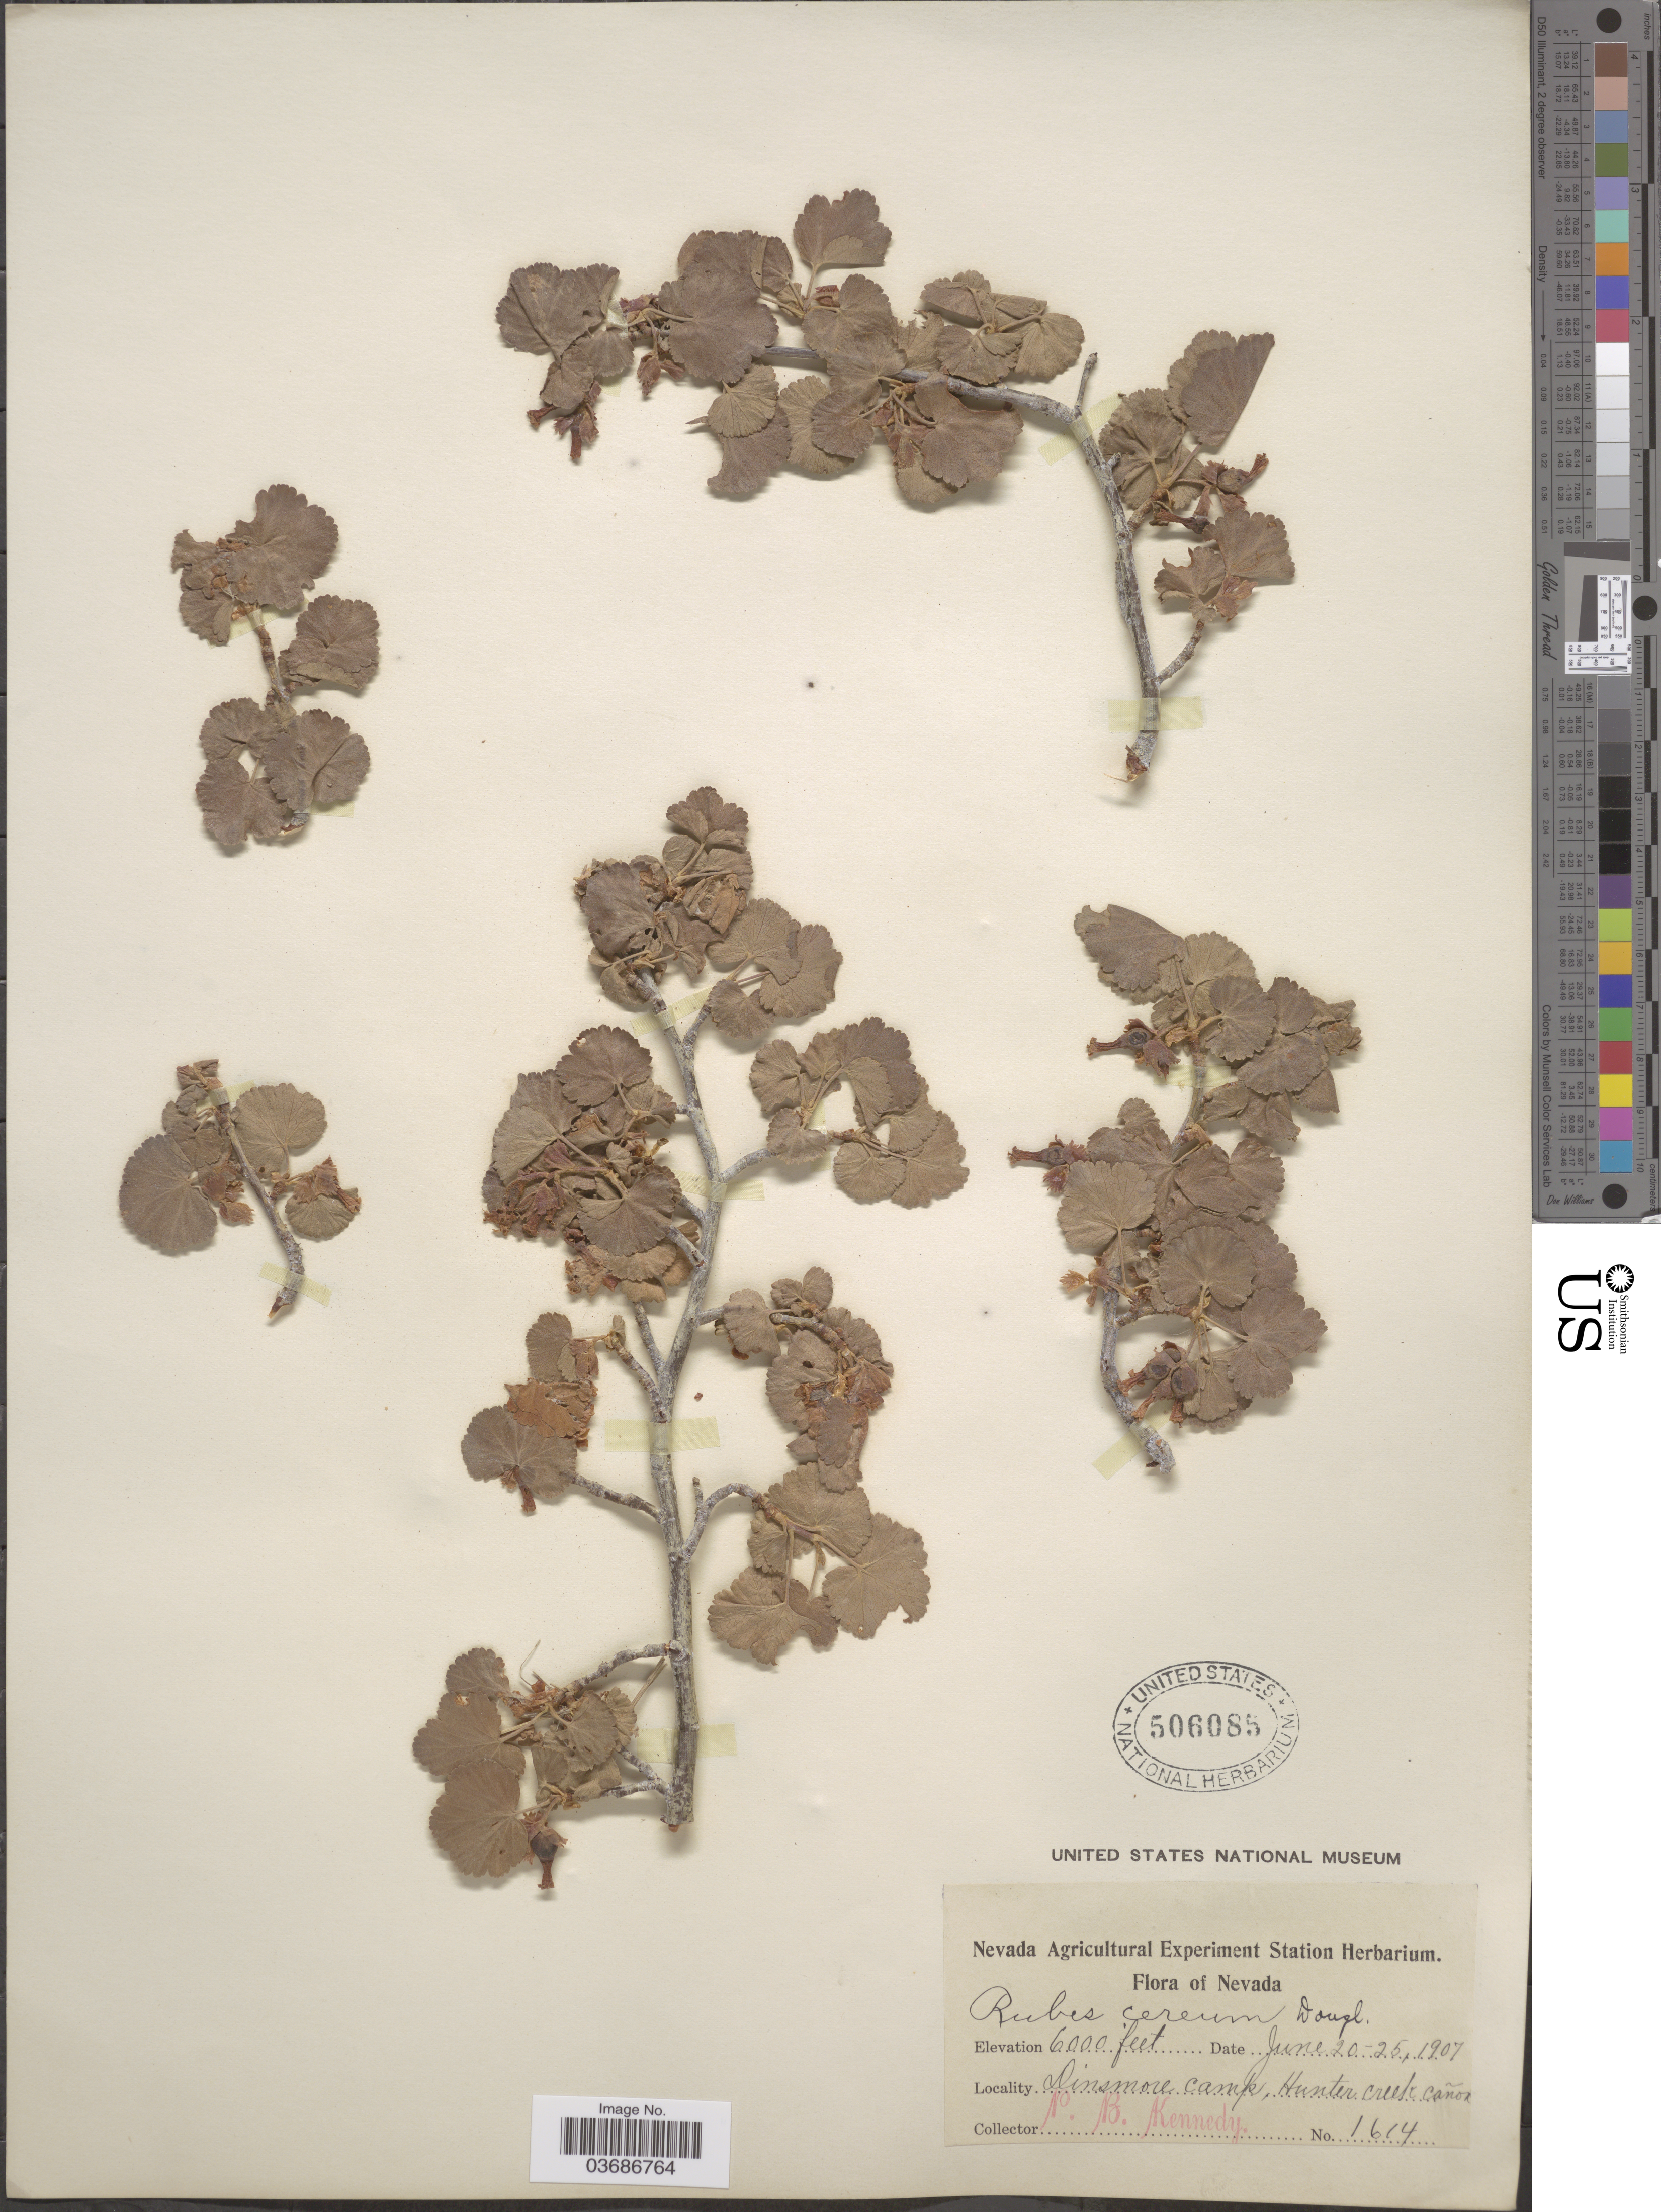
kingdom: Plantae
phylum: Tracheophyta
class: Magnoliopsida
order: Saxifragales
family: Grossulariaceae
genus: Ribes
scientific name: Ribes cereum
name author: Douglas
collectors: P. B. Kennedy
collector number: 1614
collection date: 1907-06-20/1907-06-25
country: United States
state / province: Nevada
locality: Dinsmore camp, Hunter creek cañon.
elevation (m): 1829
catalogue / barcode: US 506085